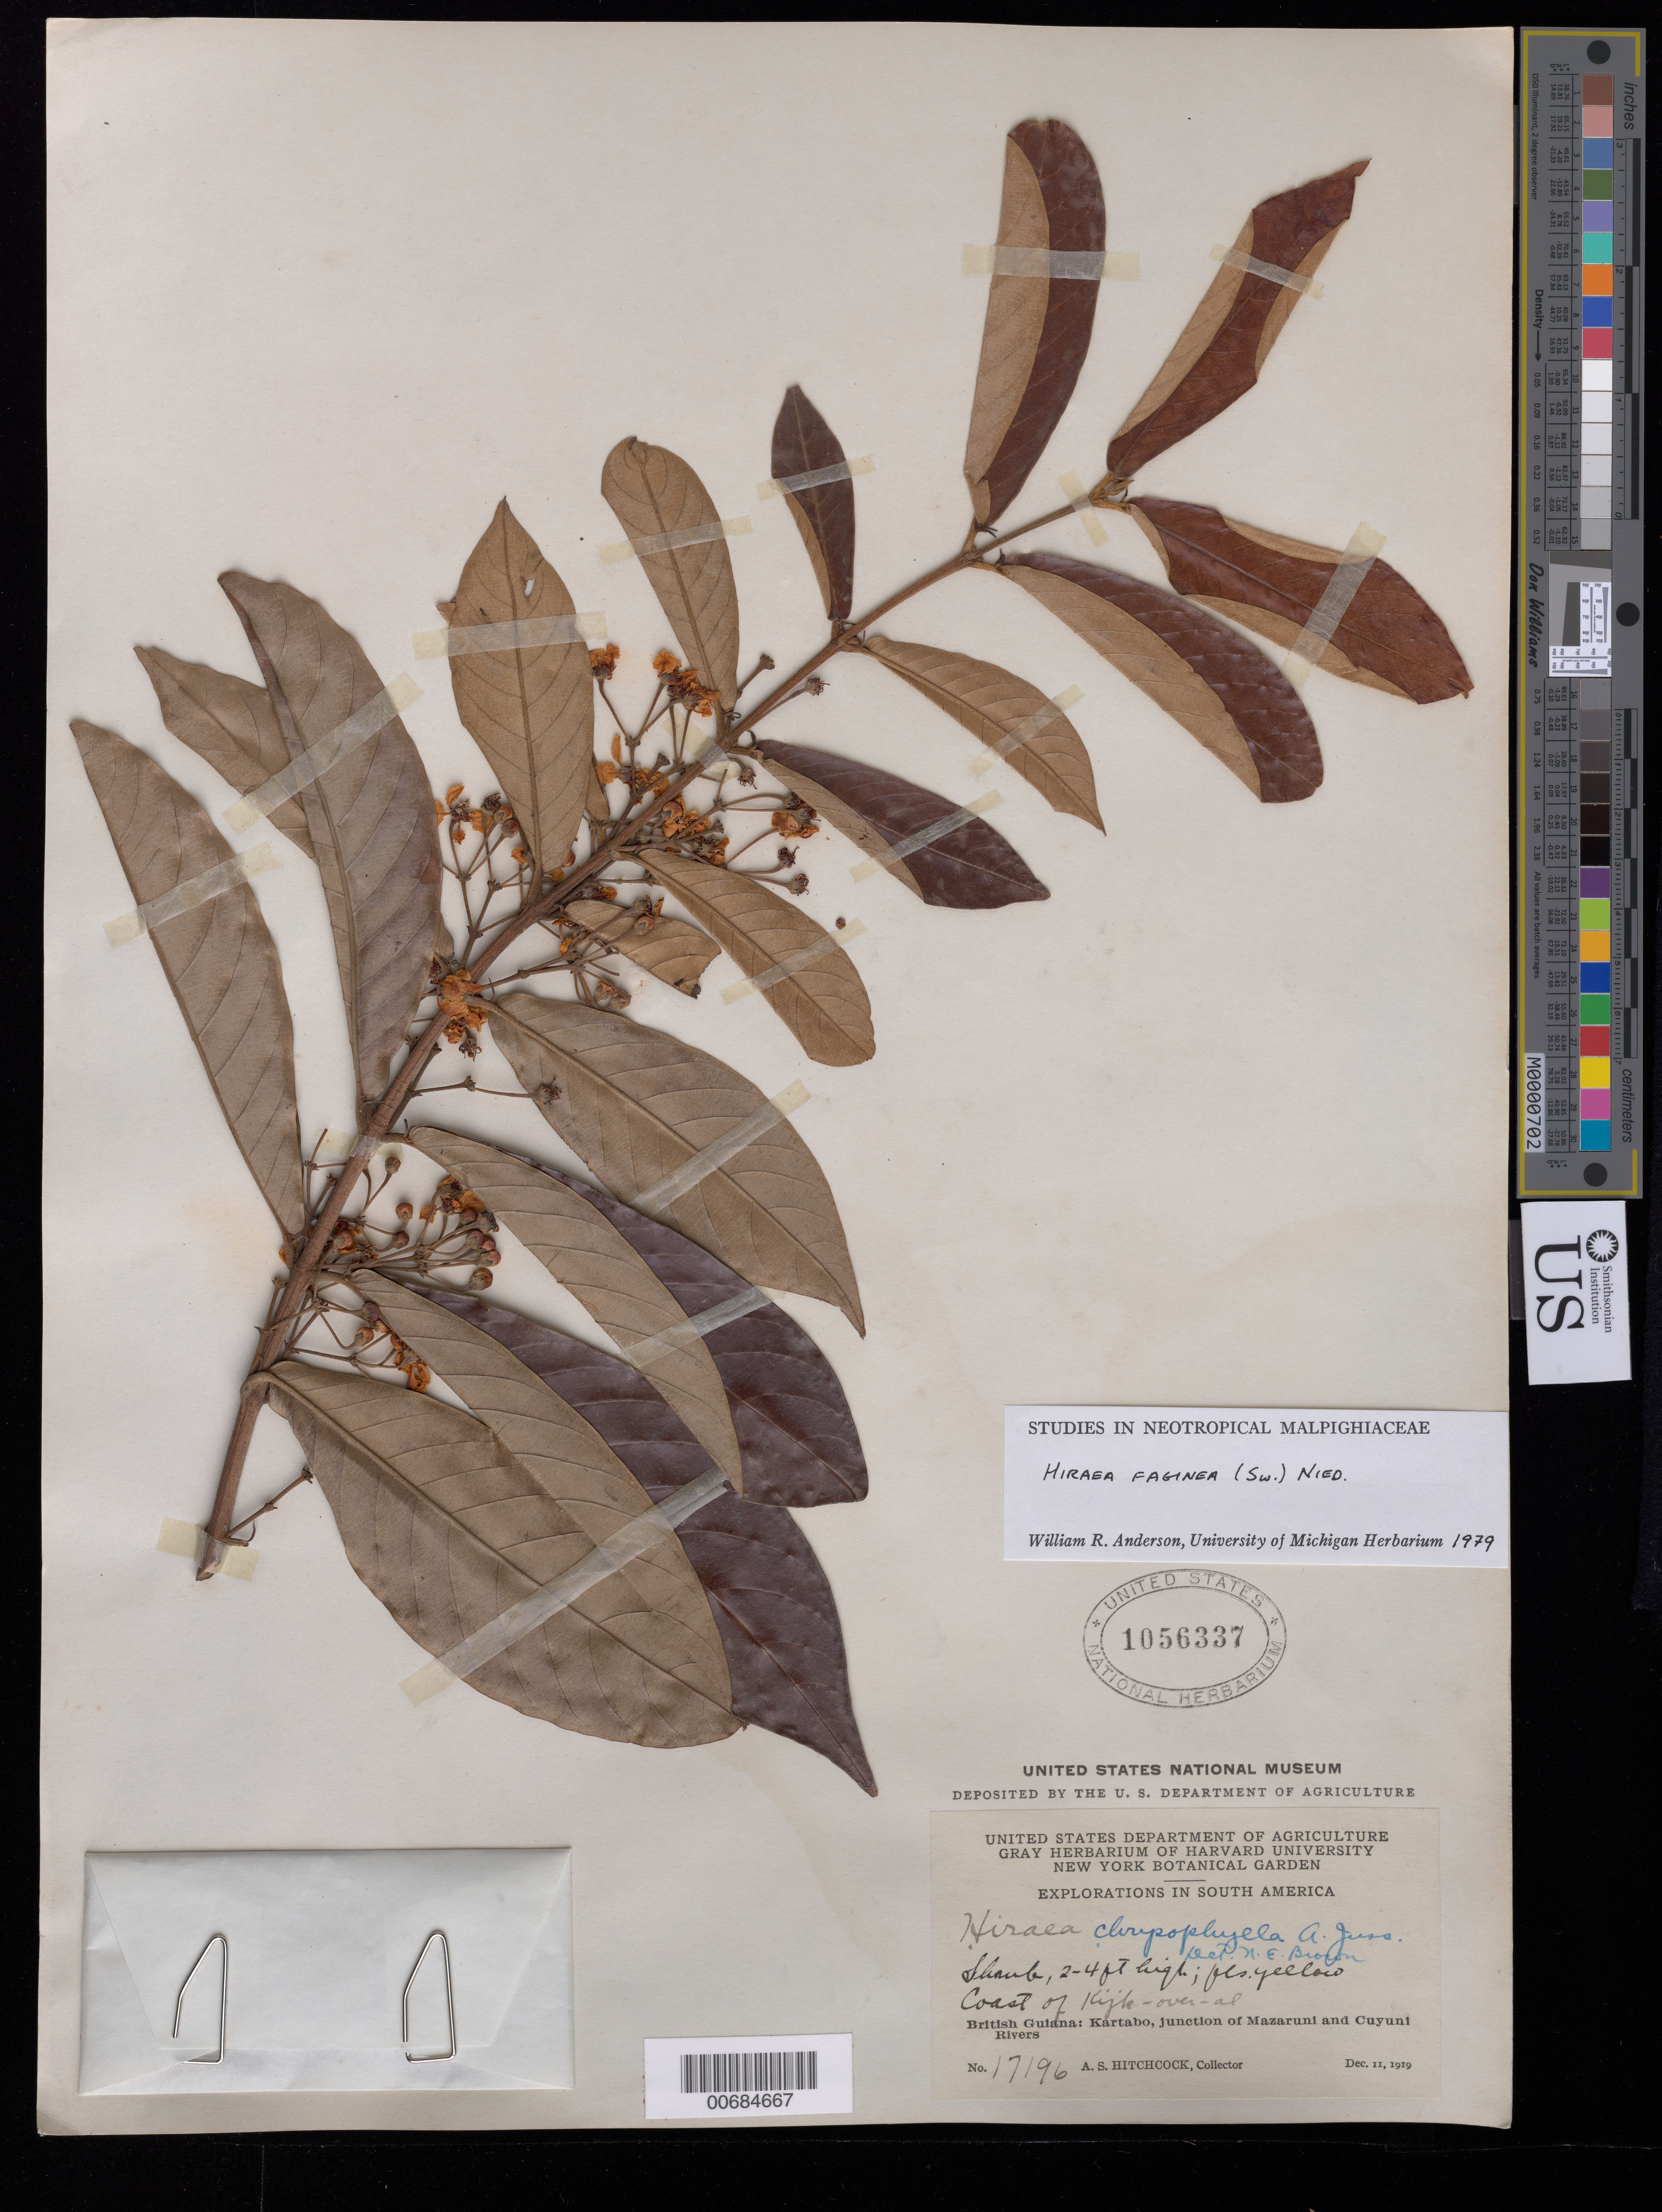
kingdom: Plantae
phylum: Tracheophyta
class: Magnoliopsida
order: Malpighiales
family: Malpighiaceae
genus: Hiraea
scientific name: Hiraea faginea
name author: (Sw.) Nied.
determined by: Anderson, W. R., (MICH), University of Michigan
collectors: A. S. Hitchcock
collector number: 17196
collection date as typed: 11-Dec-19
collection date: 1919-12-11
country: Guyana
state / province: Cuyuni-Mazaruni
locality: Penal Settlement, vic., W side of Essequibo River, Kartabo, Kyk-Over-al Island in Mazaruni River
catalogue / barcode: US 1056337